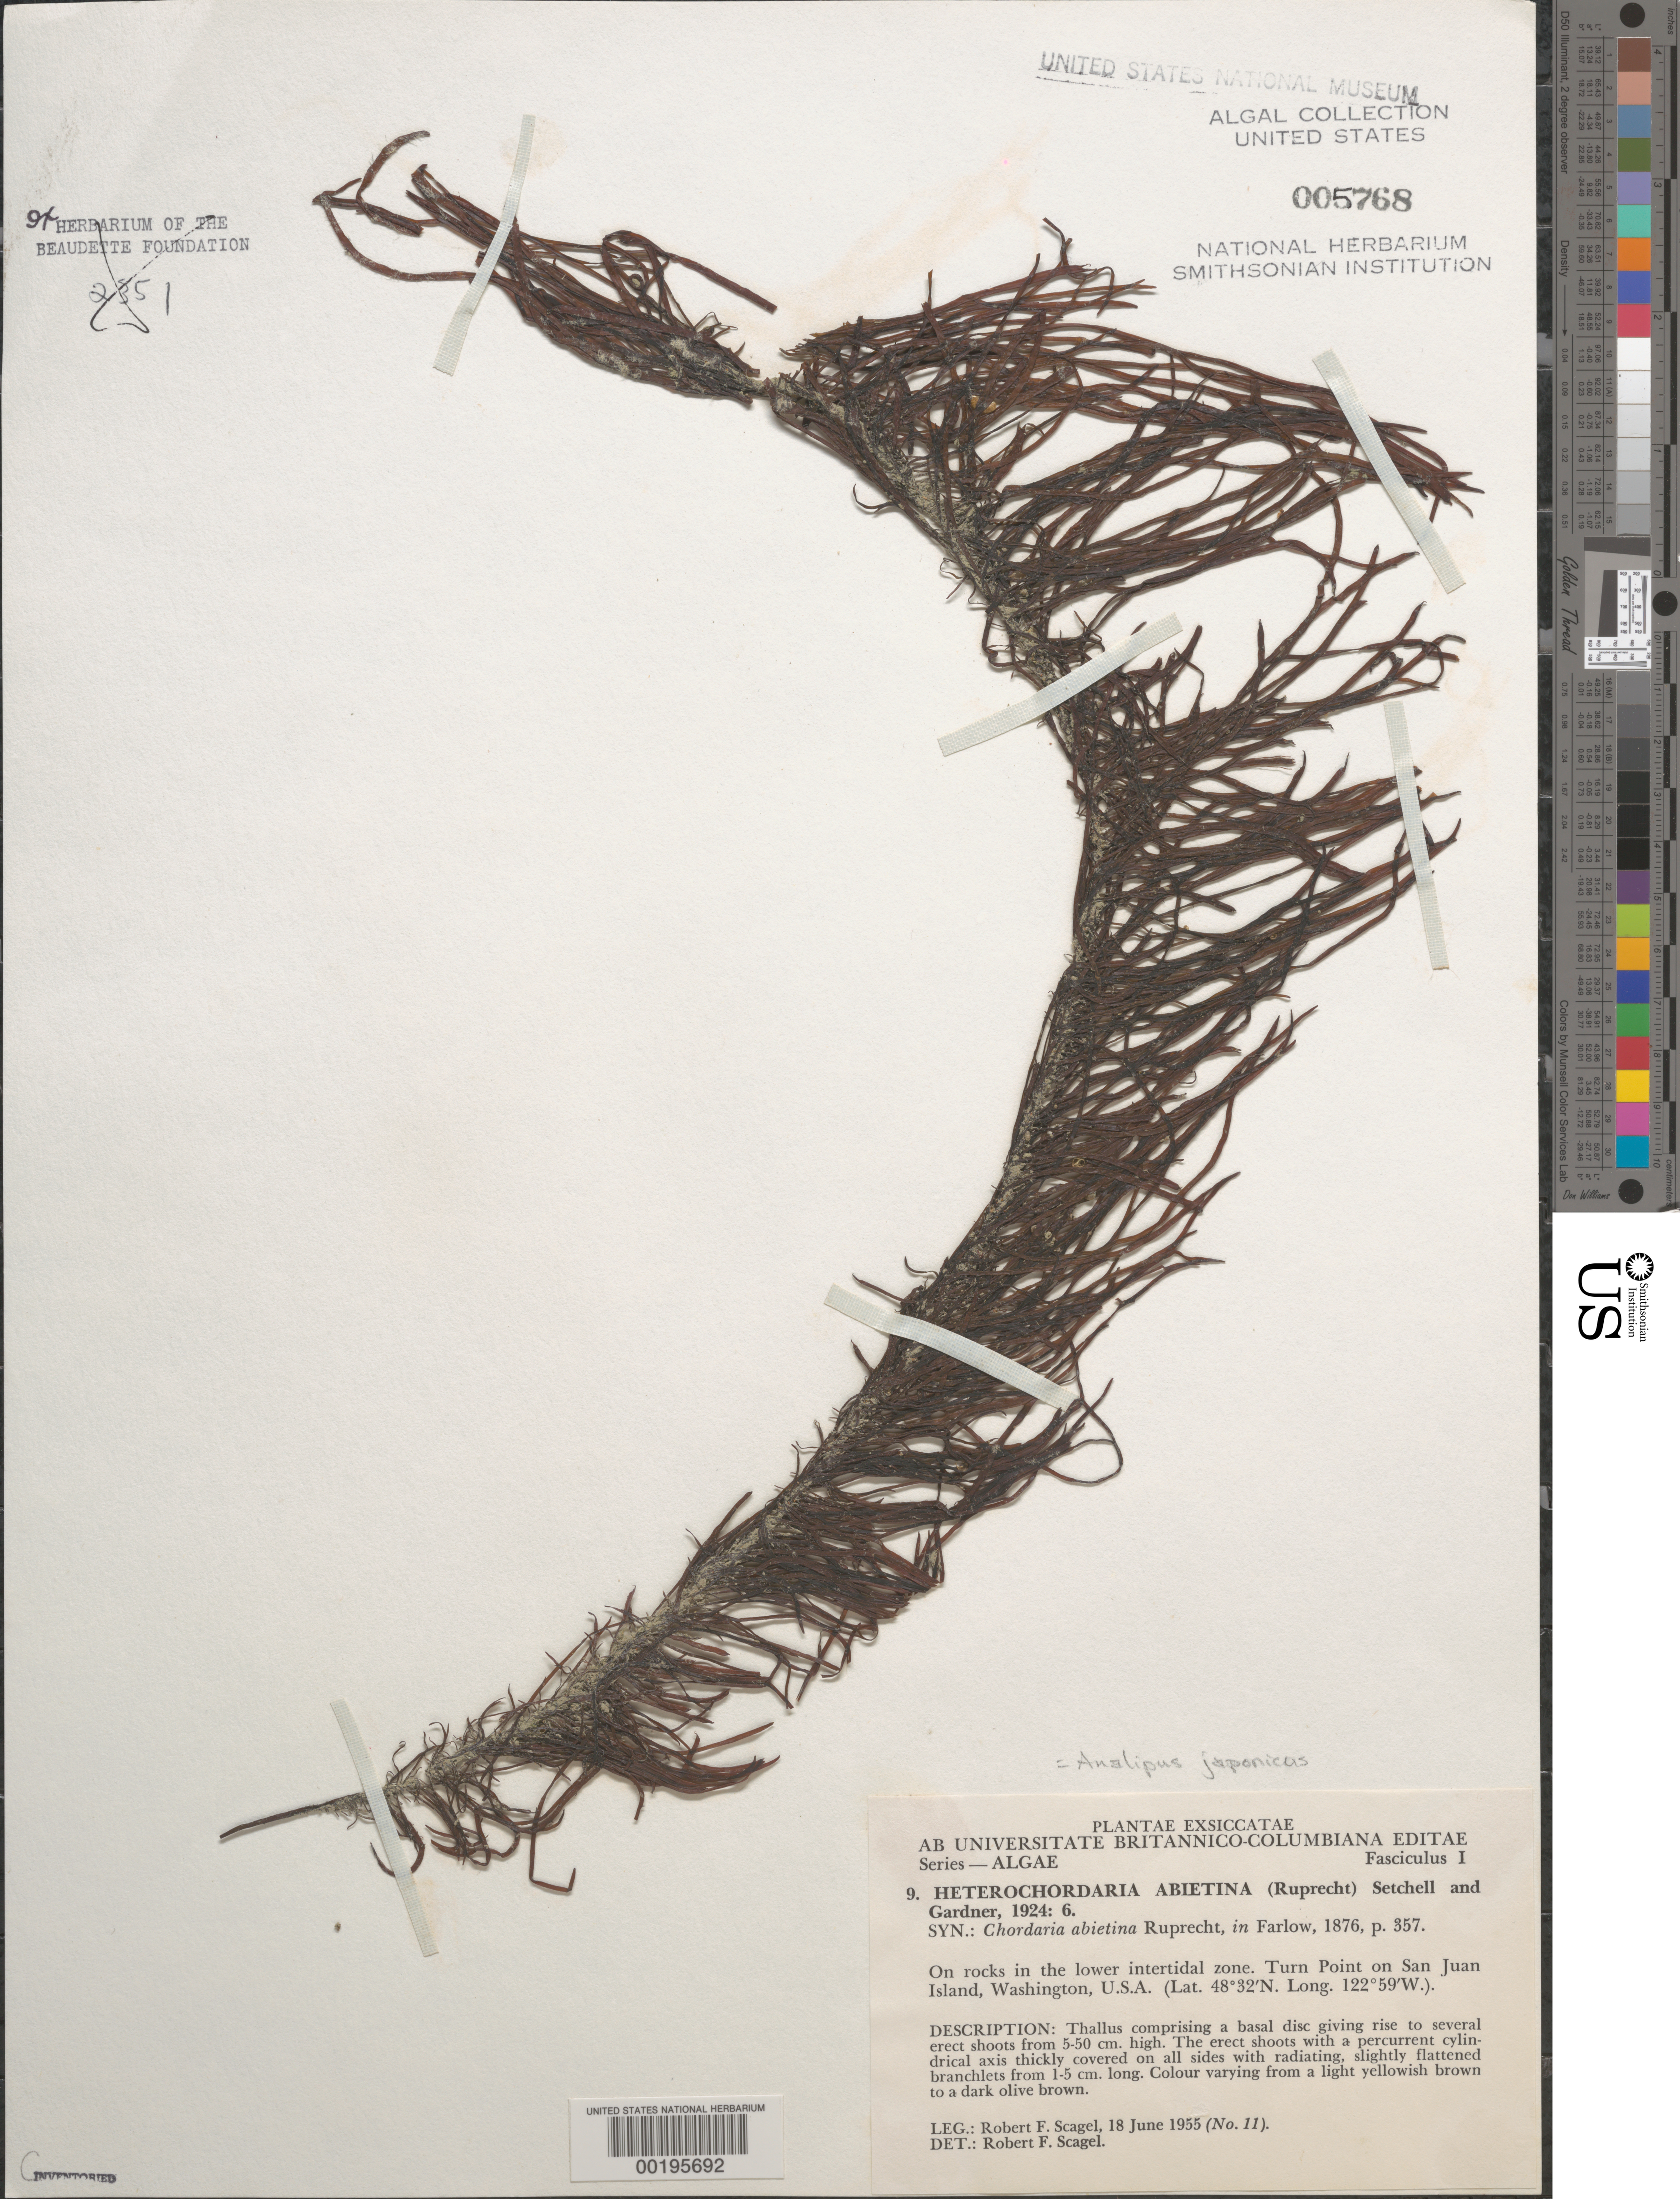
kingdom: Chromista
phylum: Ochrophyta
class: Phaeophyceae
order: Ectocarpales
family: Chordariaceae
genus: Analipus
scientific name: Analipus japonicus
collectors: R. F. Scagel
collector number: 11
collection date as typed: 18 Jun 1955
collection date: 1955-06-18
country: United States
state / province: Washington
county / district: San Juan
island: San Juan Island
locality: Turn Point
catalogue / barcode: US 5768